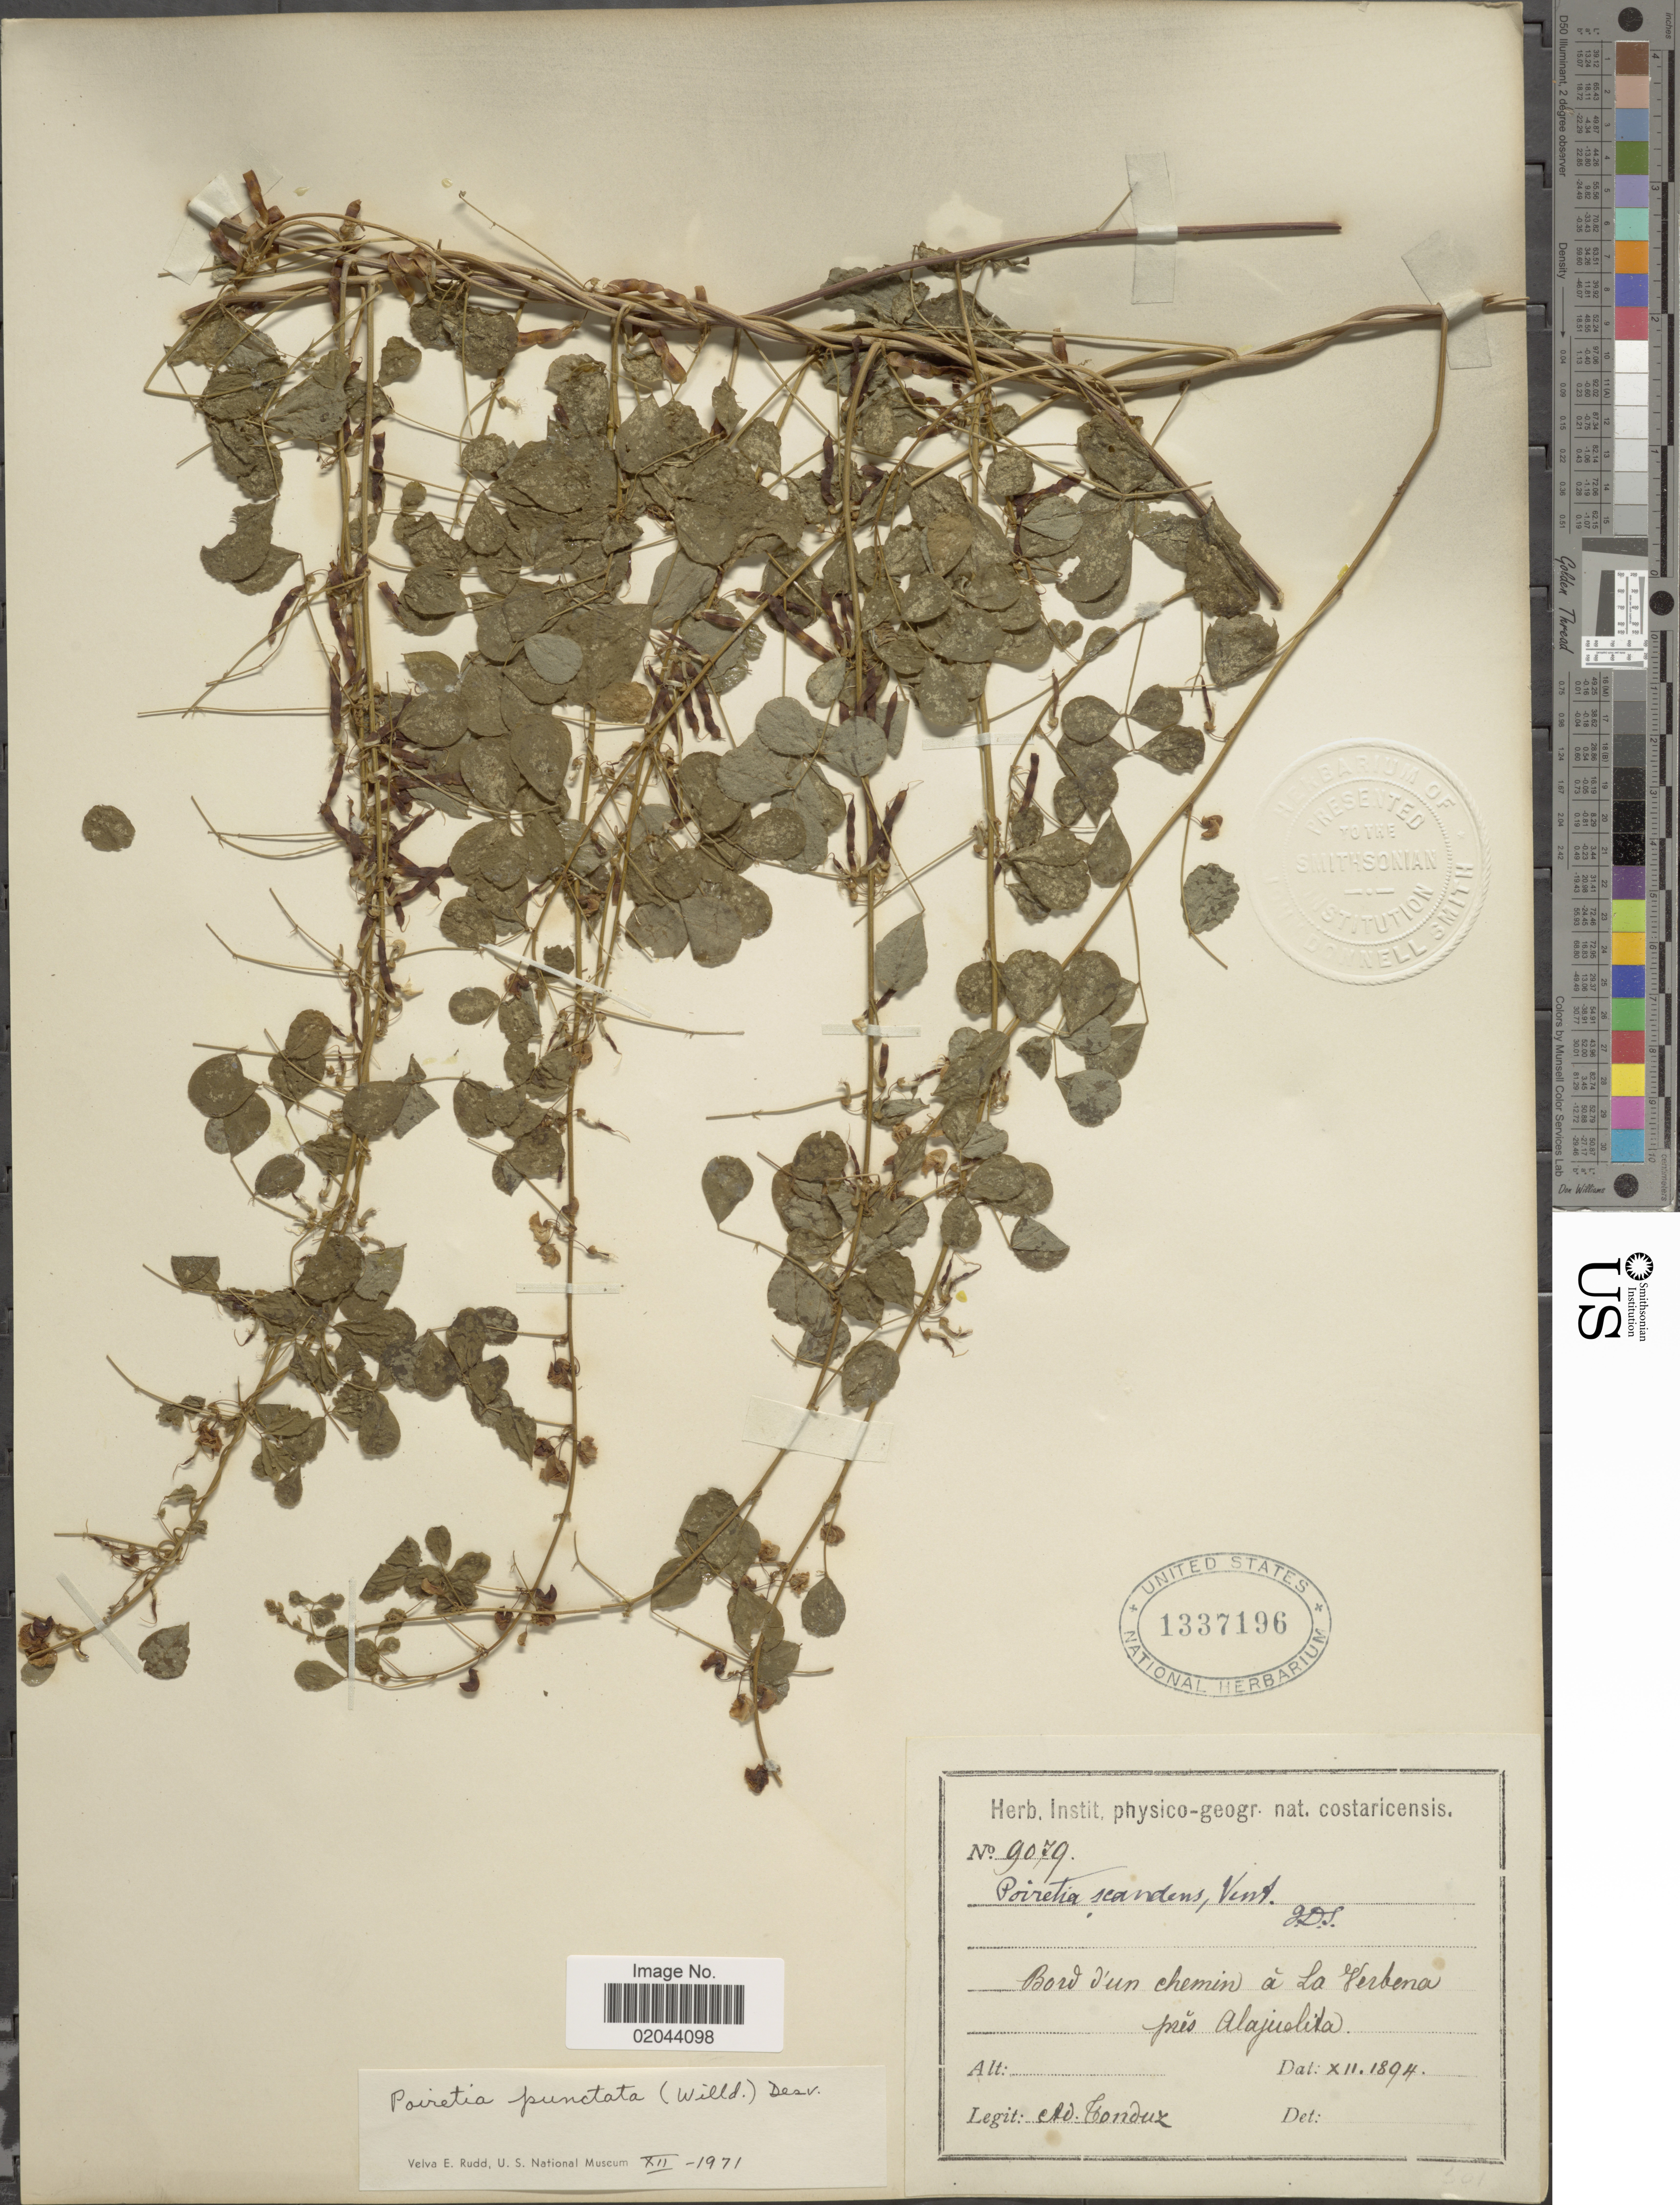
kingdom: Plantae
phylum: Tracheophyta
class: Magnoliopsida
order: Fabales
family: Fabaceae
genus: Poiretia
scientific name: Poiretia scandens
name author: Vent.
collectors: A. Tonduz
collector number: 9079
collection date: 1894-12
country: Costa Rica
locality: Bord d'un chemin á la Verbena prés Alajuelita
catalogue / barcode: US 1337196